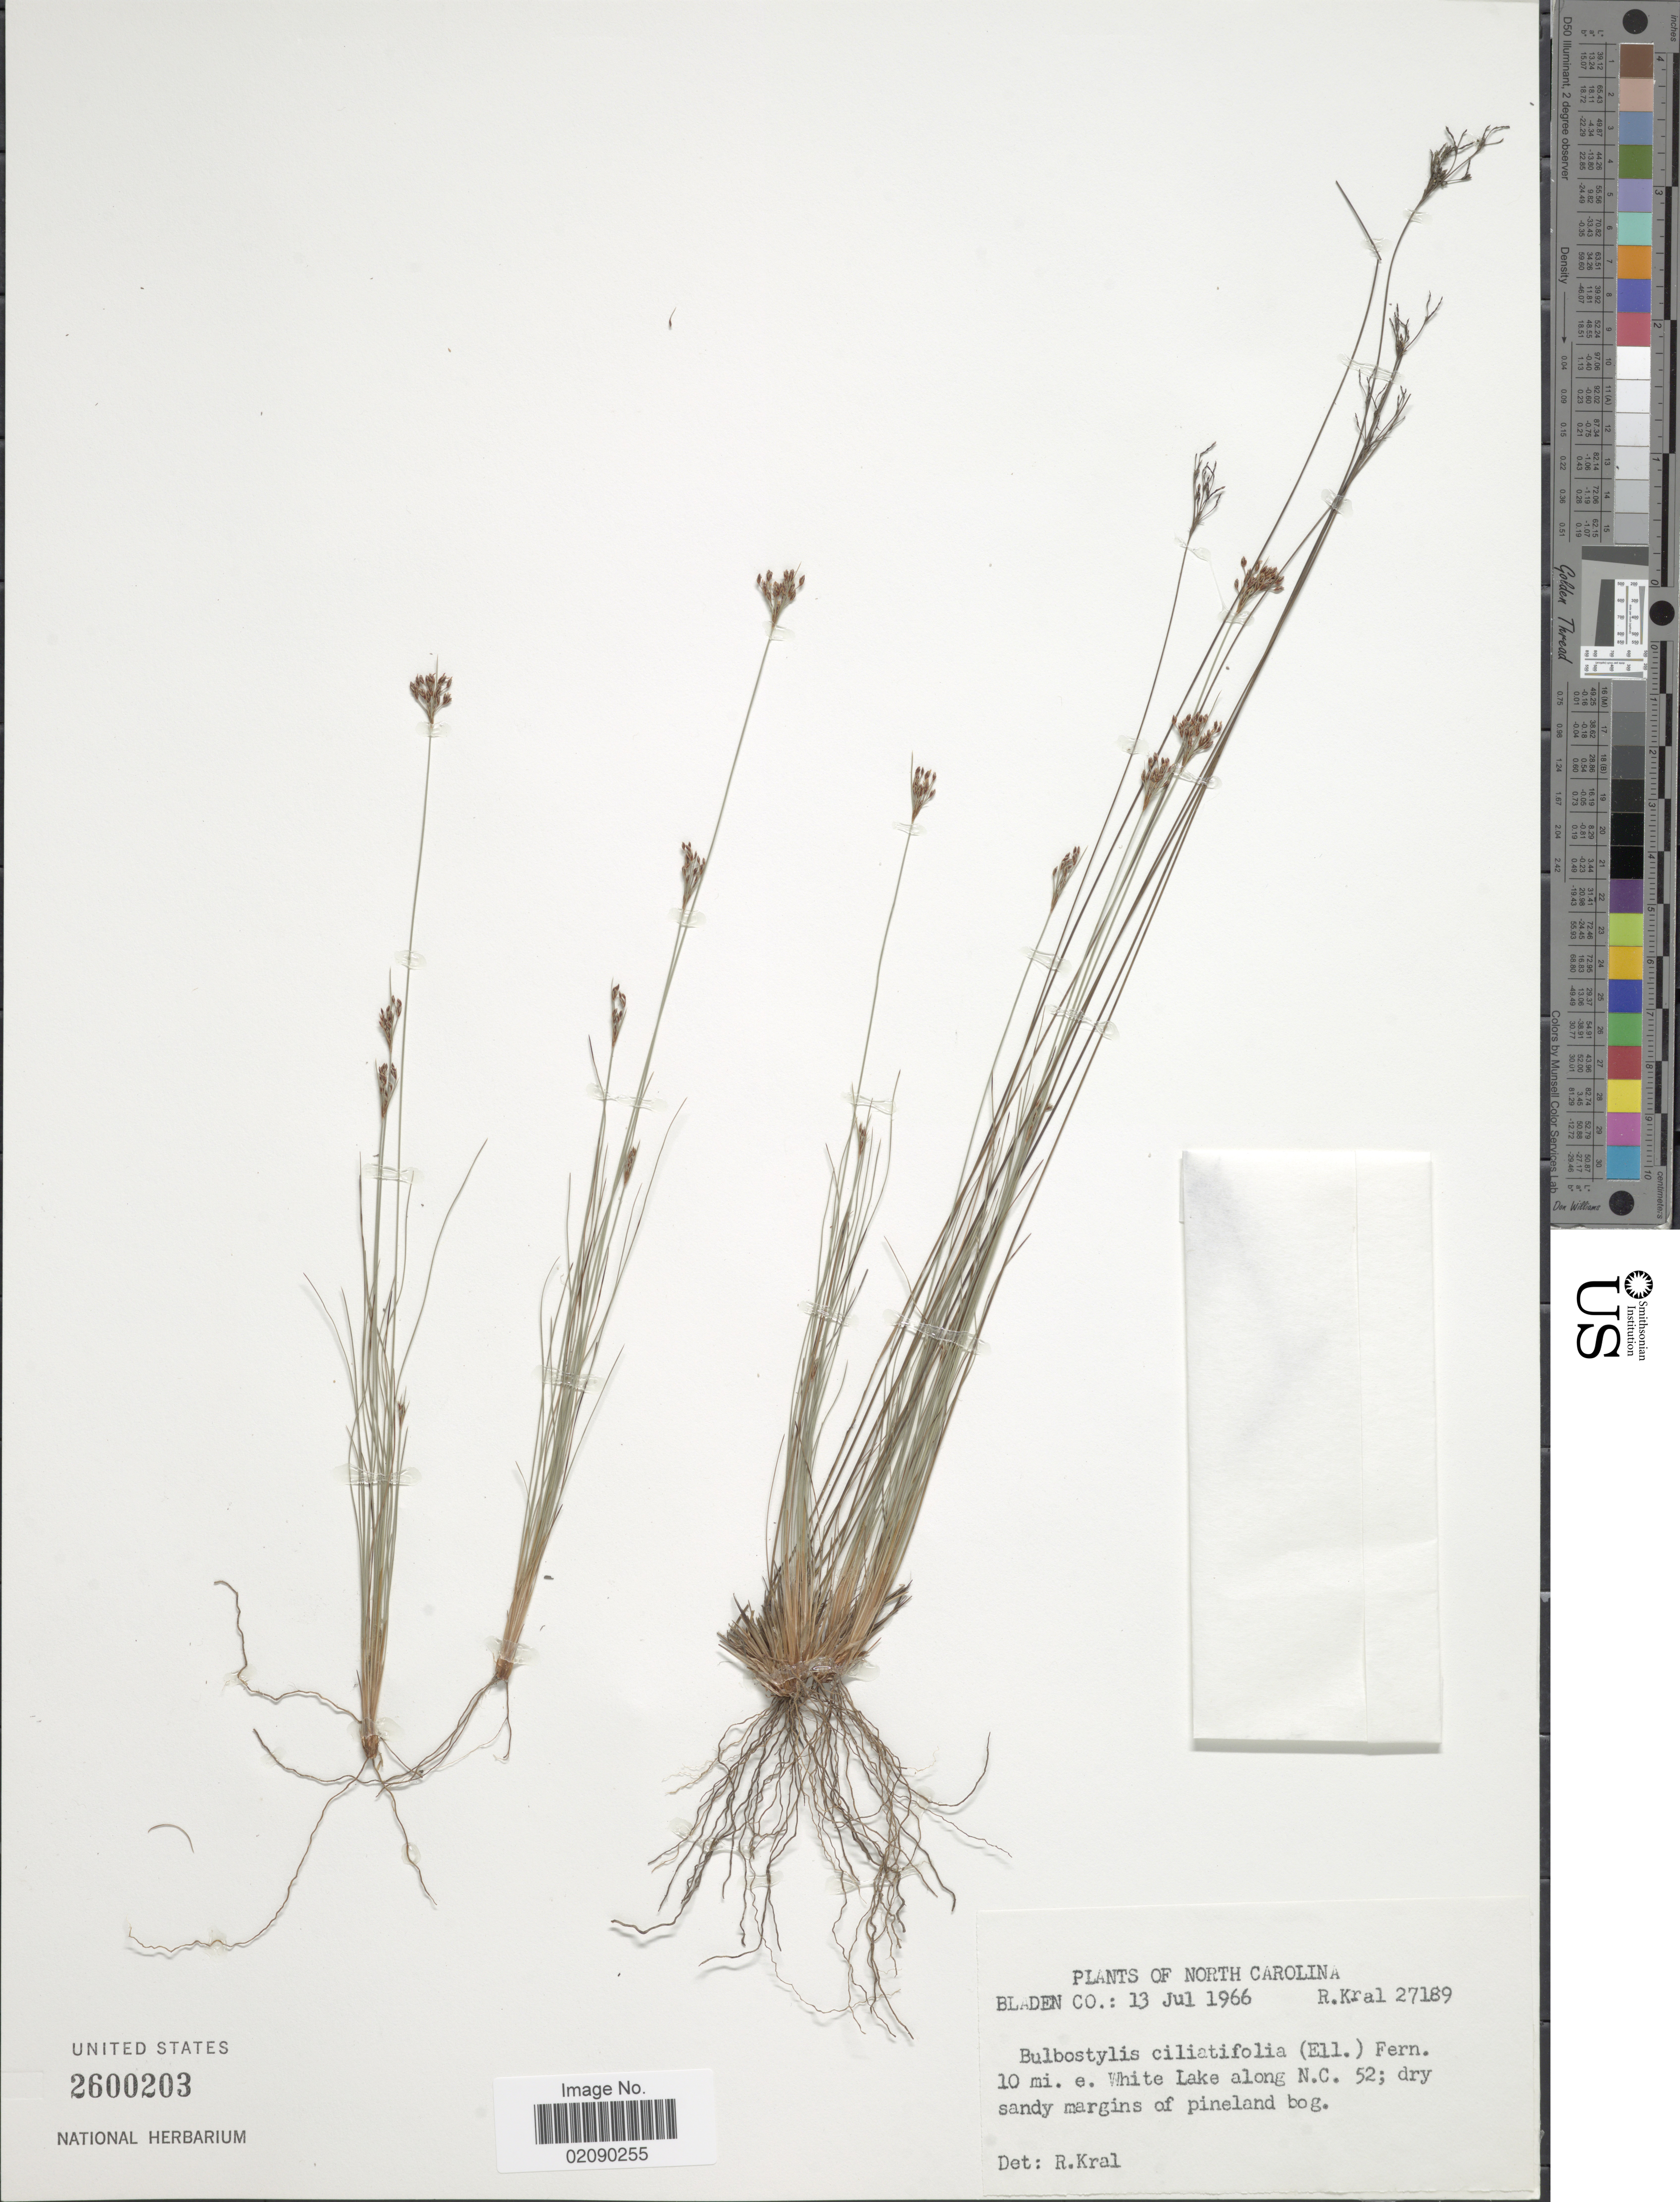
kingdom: Plantae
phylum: Tracheophyta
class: Liliopsida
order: Poales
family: Cyperaceae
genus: Bulbostylis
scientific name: Bulbostylis ciliatifolia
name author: (Elliott) Fernald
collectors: R. Kral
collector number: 27189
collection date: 1966-07-13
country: United States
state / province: North Carolina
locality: Bladen Co.: 10 mi. e. White Lake along N.C. 52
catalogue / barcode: US 2600203